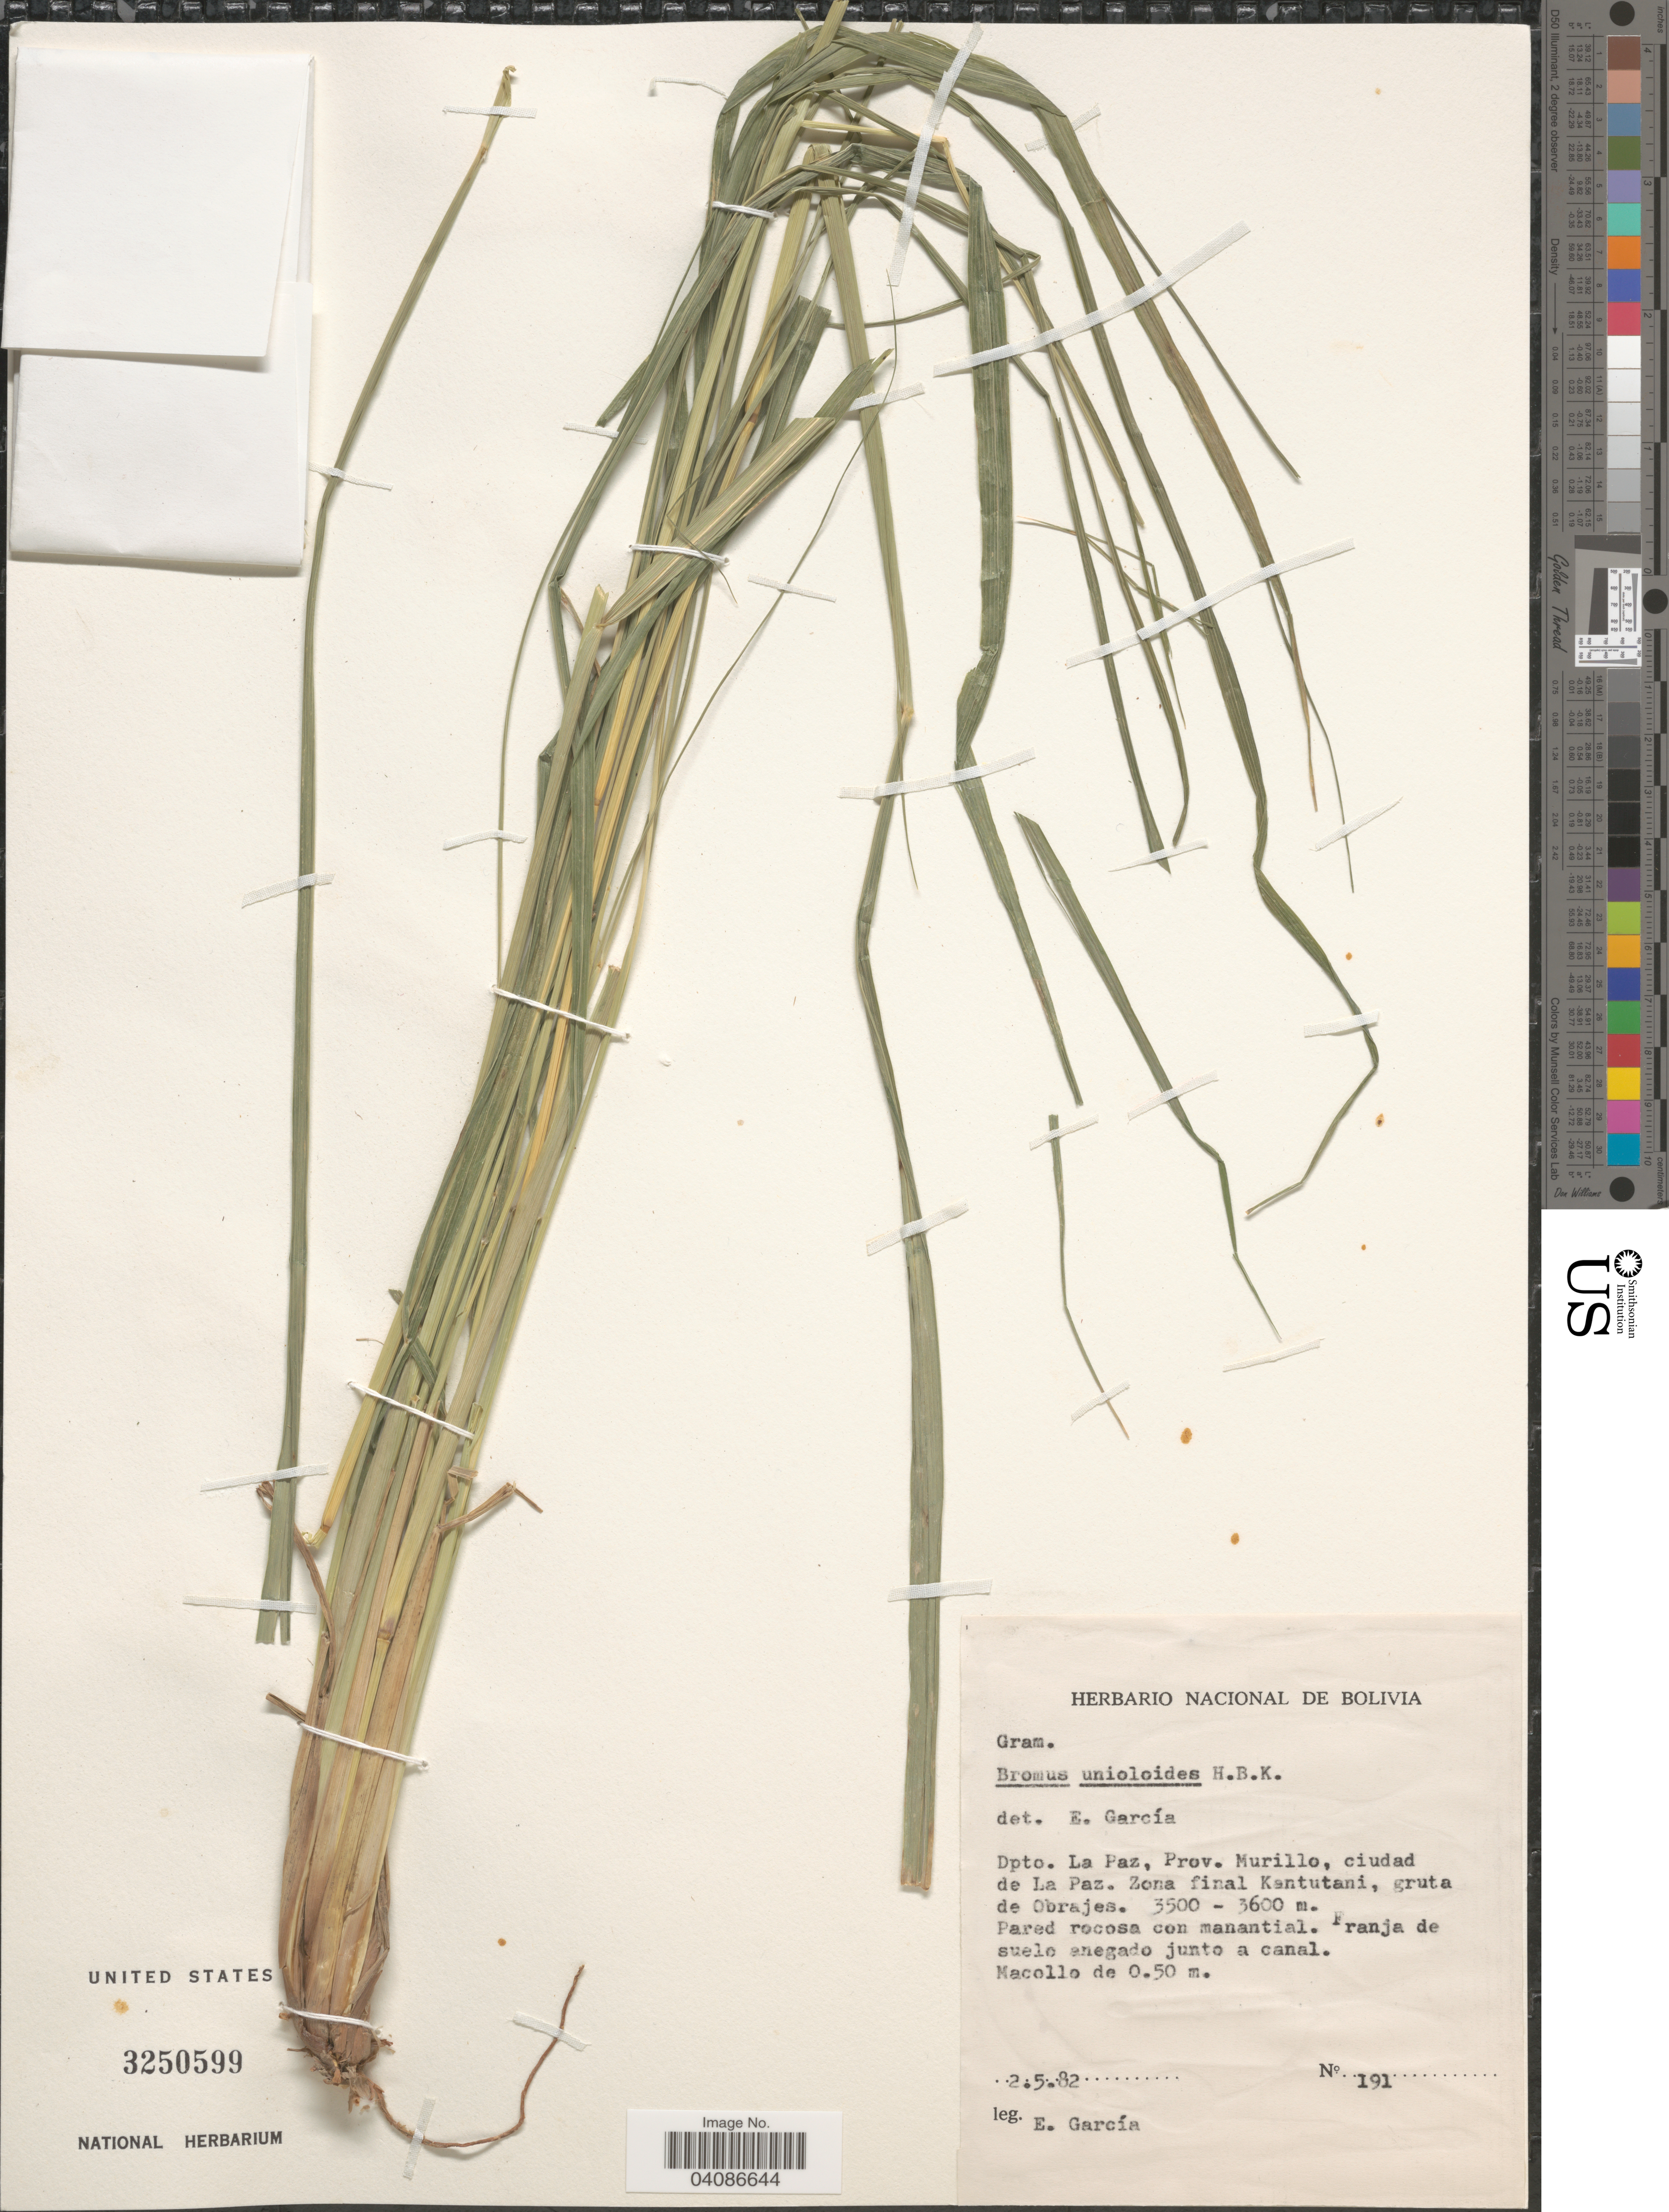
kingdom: Plantae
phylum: Tracheophyta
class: Liliopsida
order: Poales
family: Poaceae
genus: Bromus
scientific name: Bromus catharticus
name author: Vahl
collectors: E. García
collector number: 191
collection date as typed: Transcribed d/m/y: 2/5/82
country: Bolivia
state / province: La Paz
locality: Dpto. La Paz, Prov. Murillo, ciudad de La Paz. Zona final Kentutani, gruta de Obrajes.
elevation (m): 3500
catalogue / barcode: US 3250599